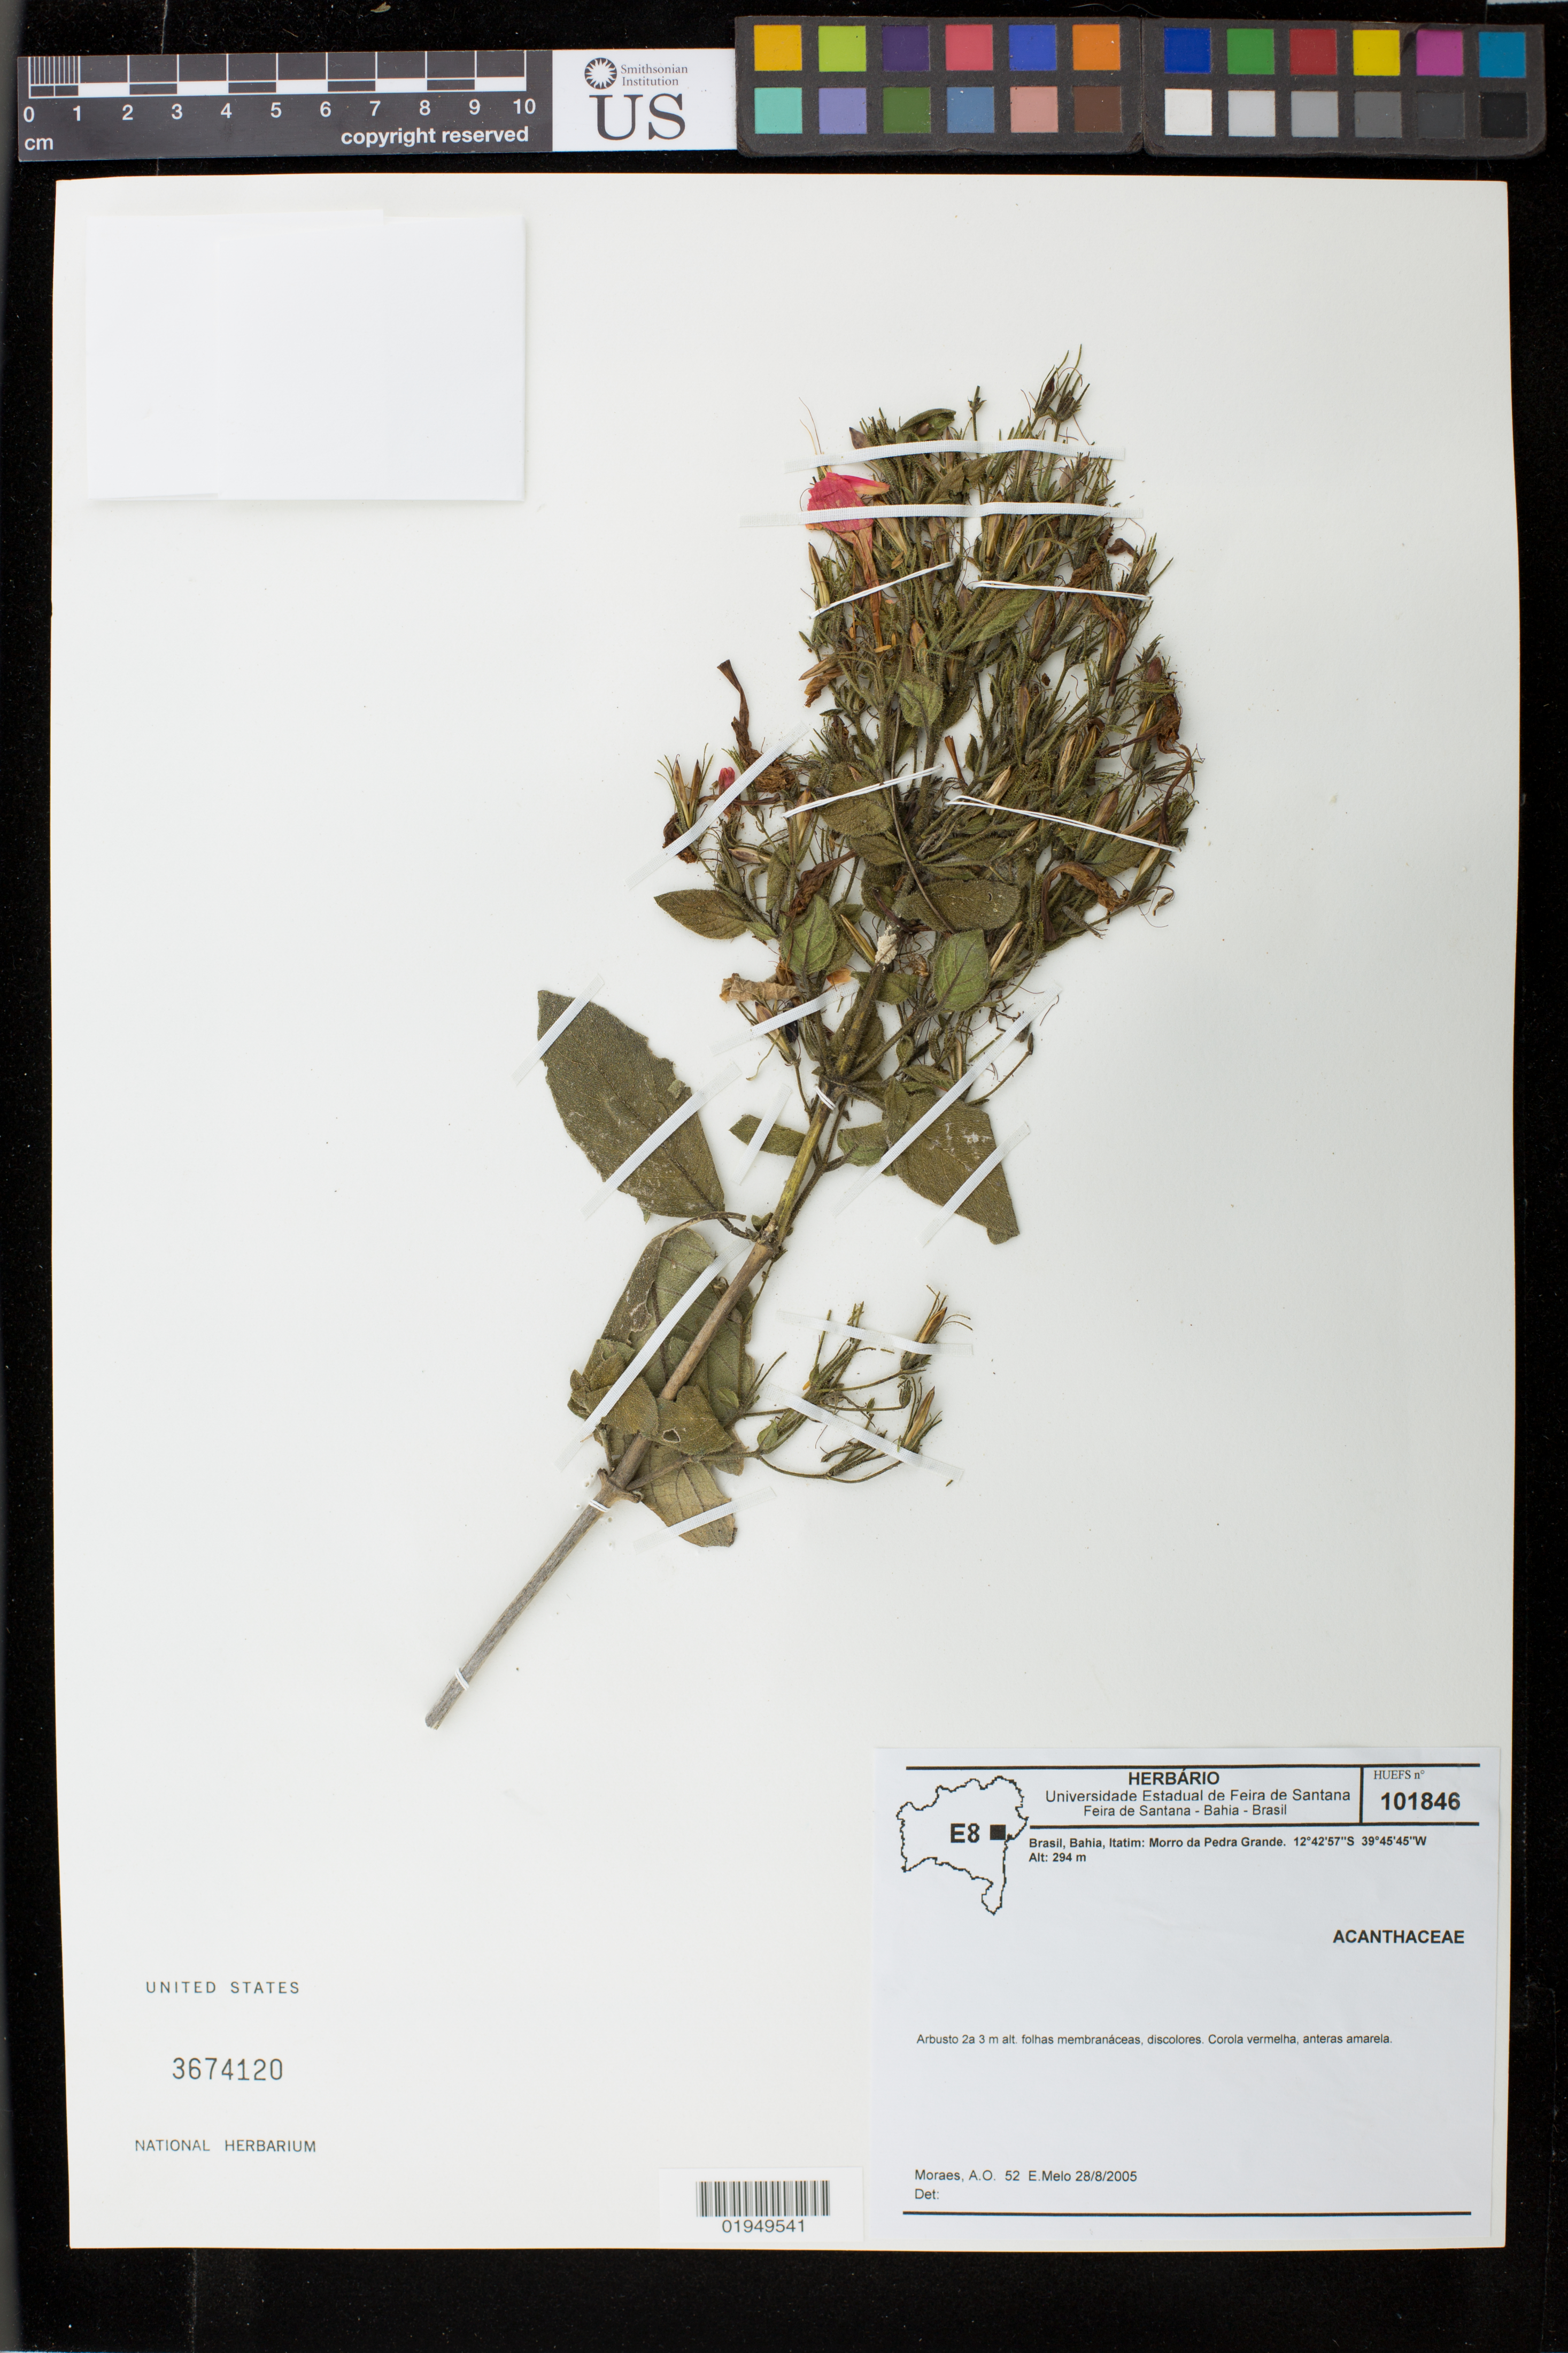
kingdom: Plantae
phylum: Tracheophyta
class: Magnoliopsida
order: Lamiales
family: Acanthaceae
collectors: A. Moraes & E. Melo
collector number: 52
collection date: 2005-08-28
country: Brazil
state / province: Bahia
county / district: Itatim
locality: Morro da Pedra Grande.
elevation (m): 294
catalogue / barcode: US 3674120